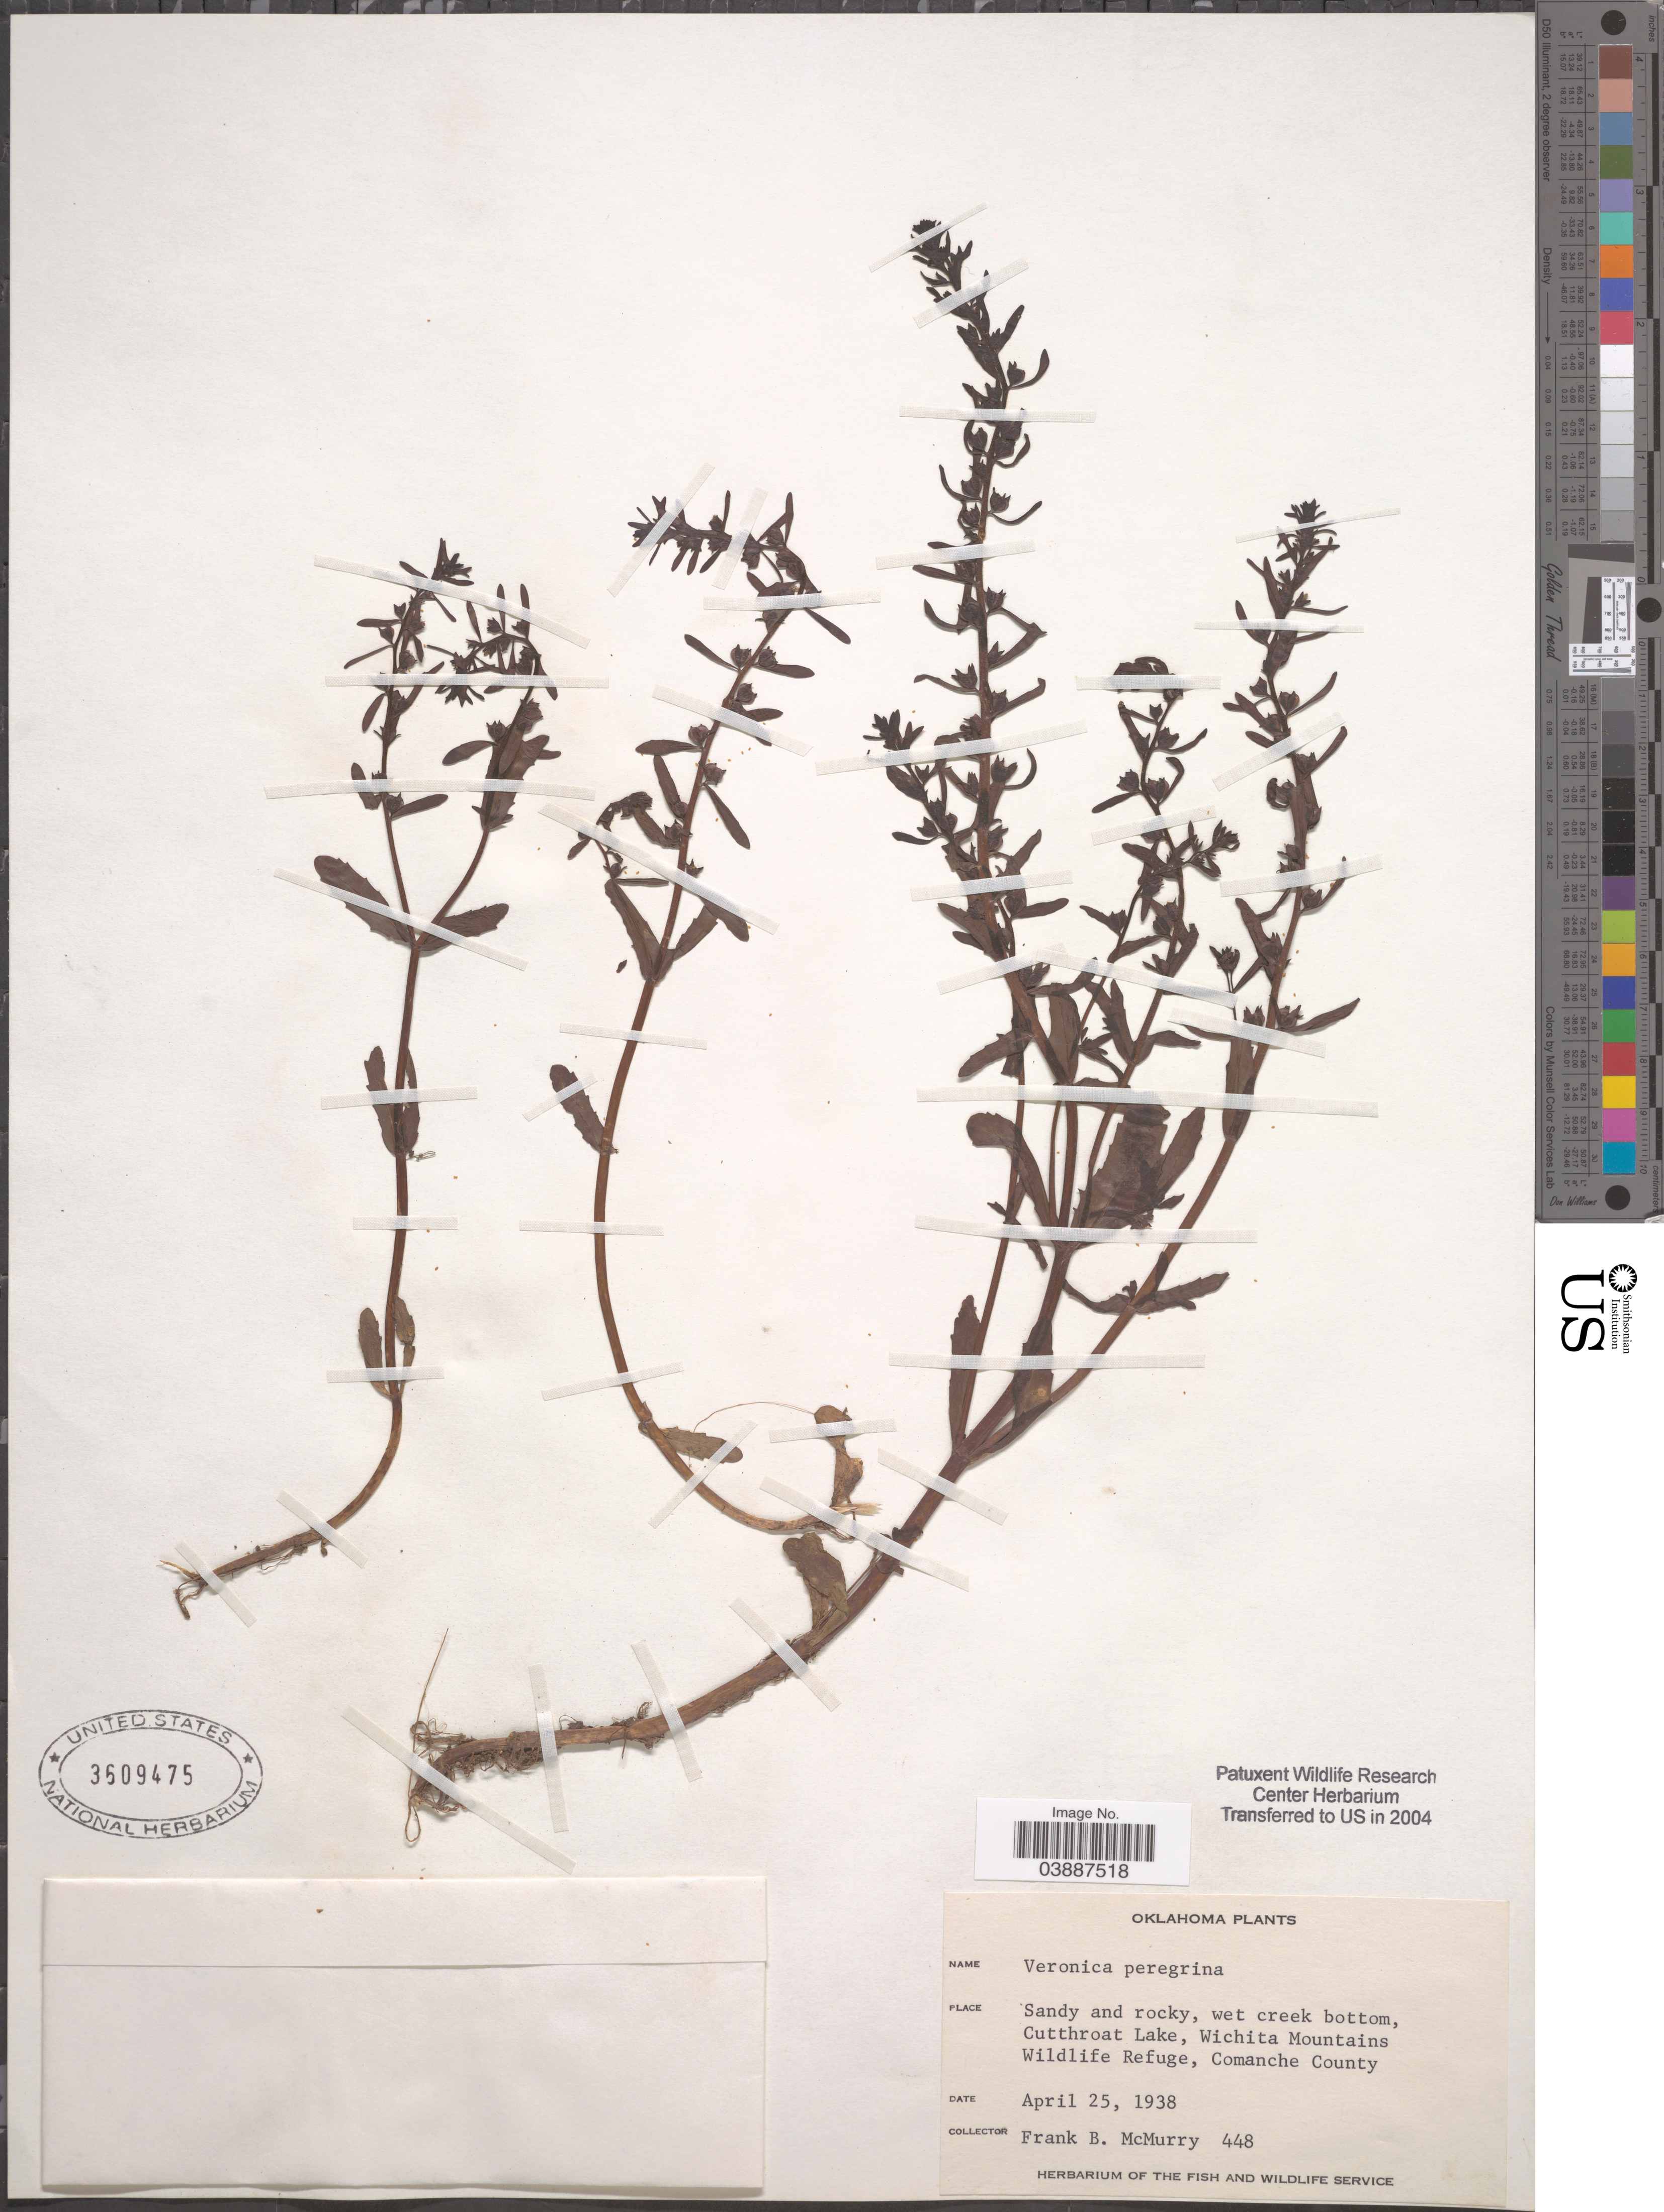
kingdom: Plantae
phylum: Tracheophyta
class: Magnoliopsida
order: Lamiales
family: Plantaginaceae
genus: Veronica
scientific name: Veronica peregrina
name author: L.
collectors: F. B. McMurry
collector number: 448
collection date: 1938-04-25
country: United States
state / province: Oklahoma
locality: Cutthroat Lake, Wichita Mountains, Wildlife Refuge, Comanche County.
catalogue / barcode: US 3609475